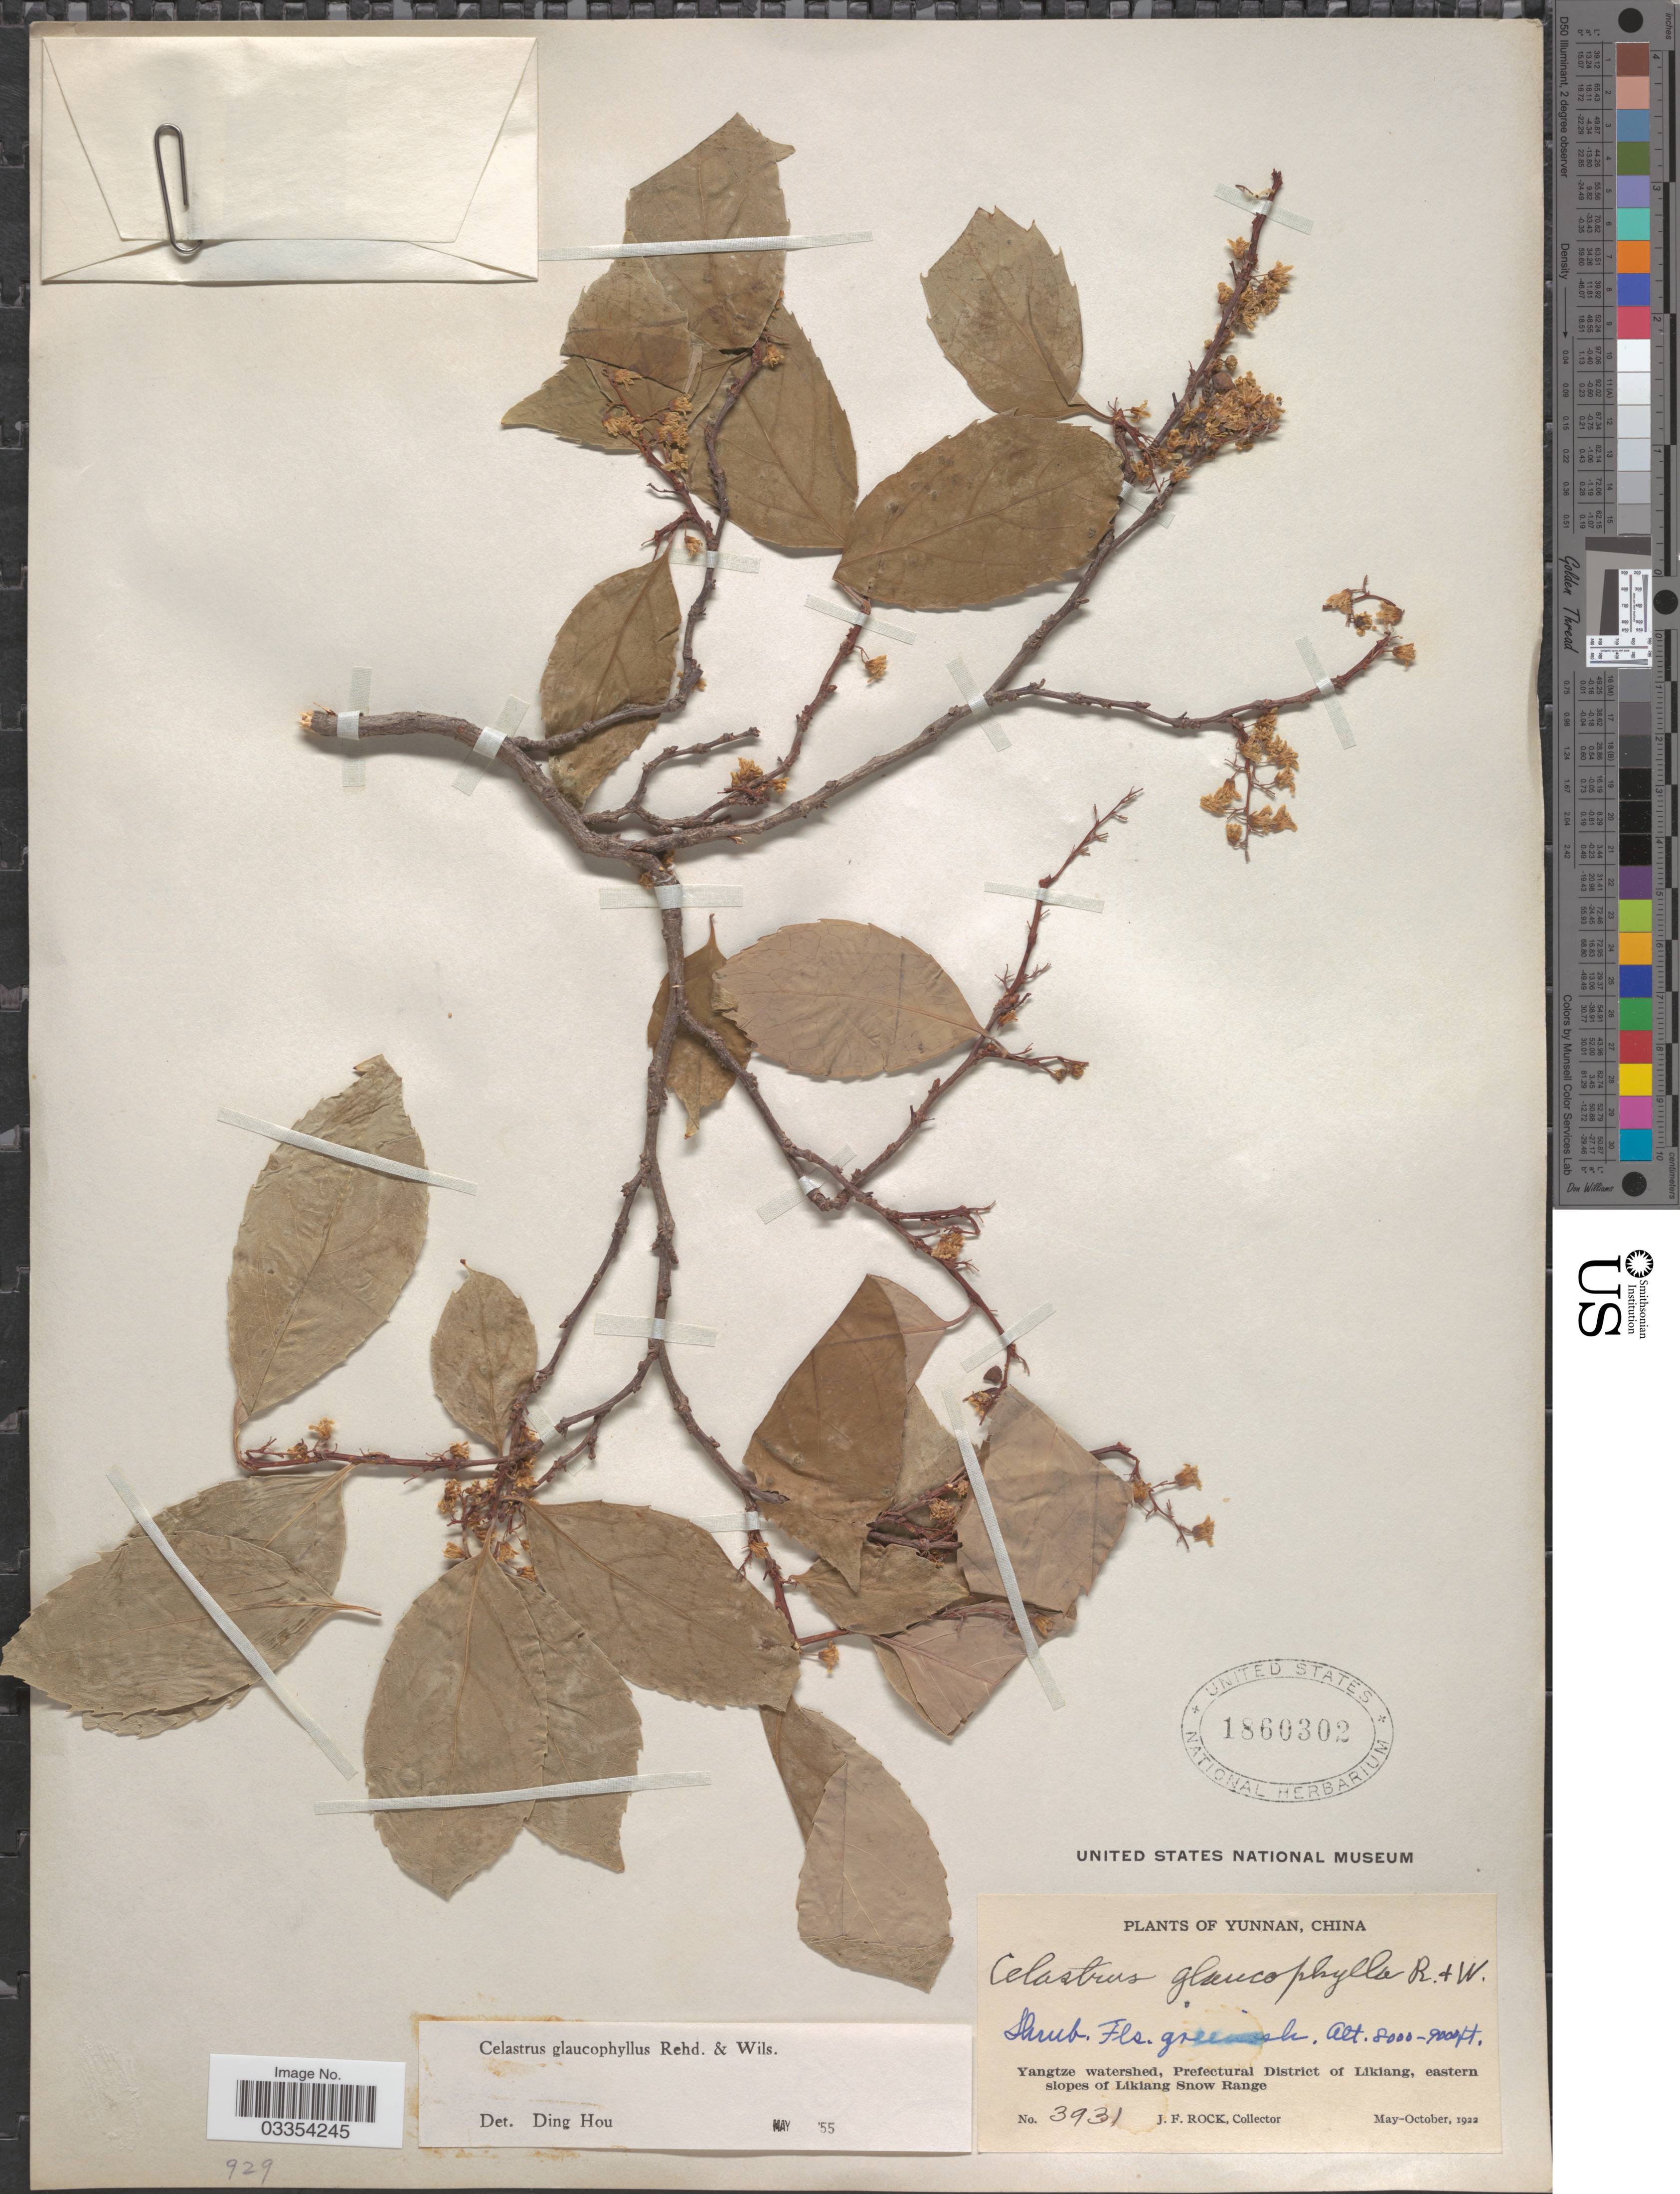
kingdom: Plantae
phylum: Tracheophyta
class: Magnoliopsida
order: Celastrales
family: Celastraceae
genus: Celastrus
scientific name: Celastrus glaucophyllus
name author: Rehder & E.H. Wilson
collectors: J. Rock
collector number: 3931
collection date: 1922-05/1922-10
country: China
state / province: Yunnan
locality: Yangtze watershed, Prefectural District of Likiang, eastern slopes of Likiang Snow Range.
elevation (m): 2438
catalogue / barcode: US 1860302